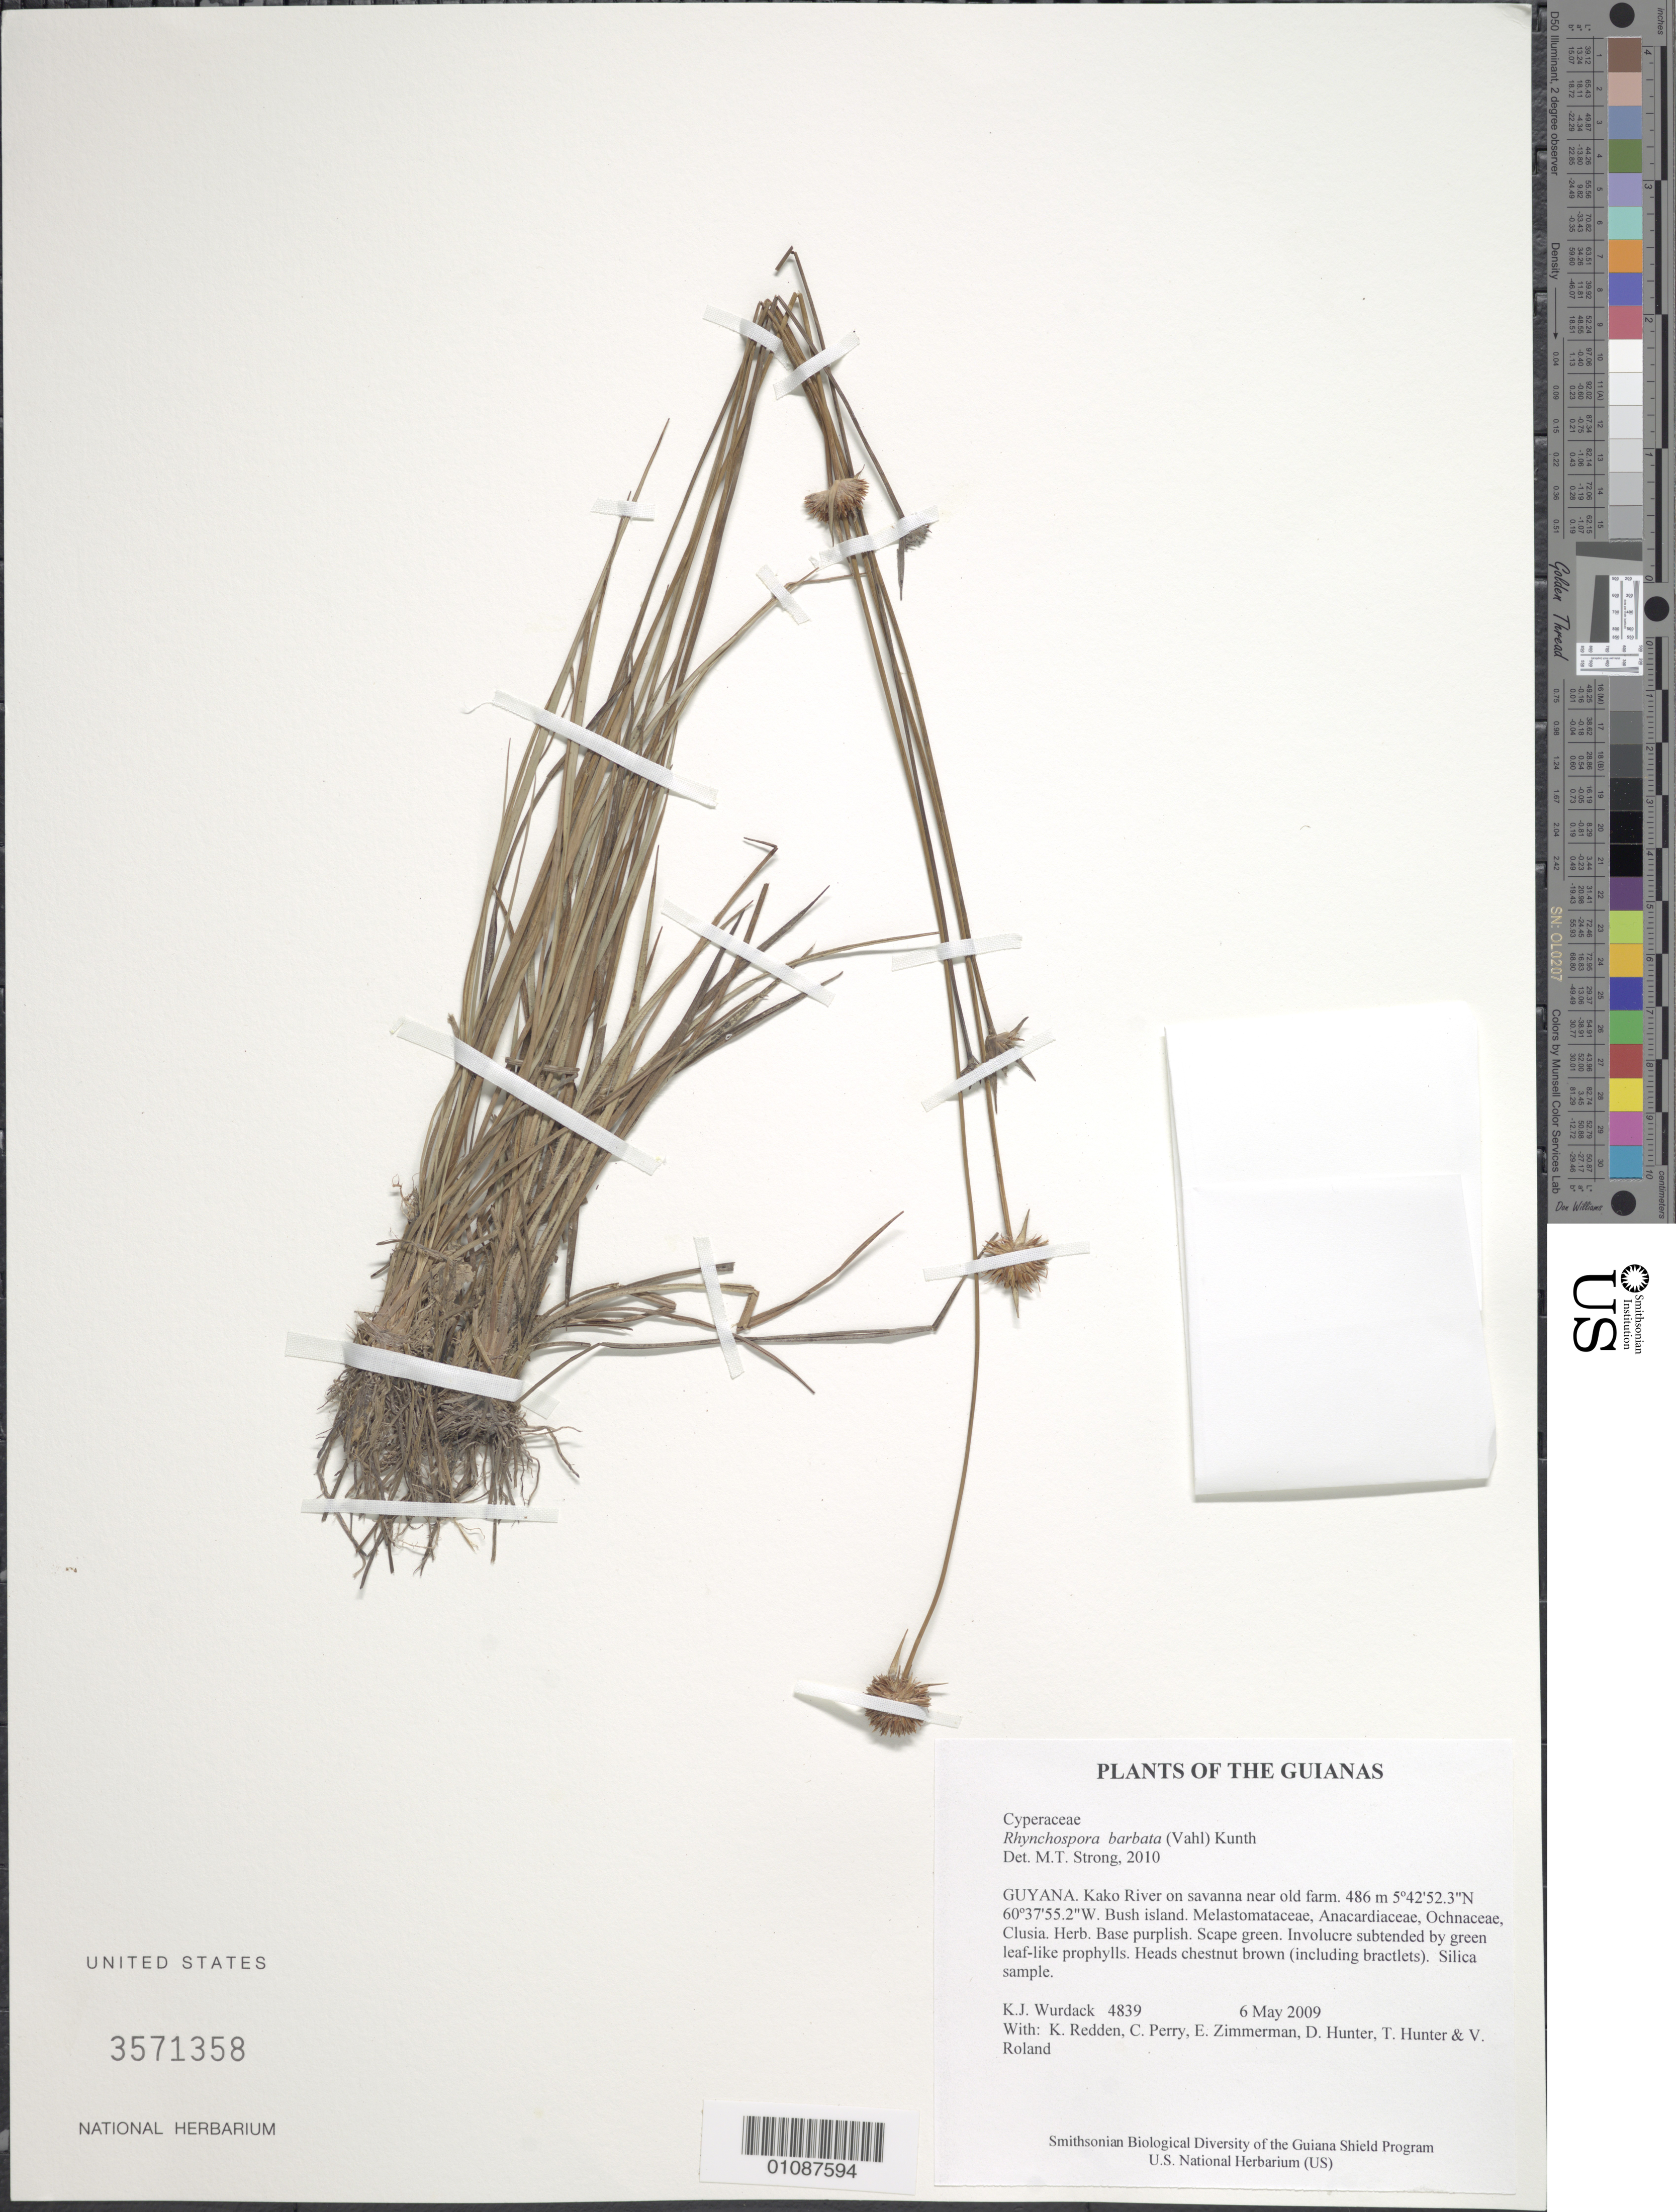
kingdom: Plantae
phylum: Tracheophyta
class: Liliopsida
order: Poales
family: Cyperaceae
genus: Rhynchospora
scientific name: Rhynchospora barbata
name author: (Vahl) Kunth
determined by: Alves, K.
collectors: K. Wurdack, K. M. Redden, C. Perry, E. Zimmerman, D. Hunter, T. Hunter & V. Roland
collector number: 4839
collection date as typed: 6 May 2009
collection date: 2009-05-06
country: Guyana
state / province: Cuyuni-Mazaruni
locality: Kako River on savanna near old farm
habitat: Bush island. Melastomataceae, Anacardiaceae, Ochnaceae, Clusia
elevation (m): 486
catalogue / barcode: US 3571358